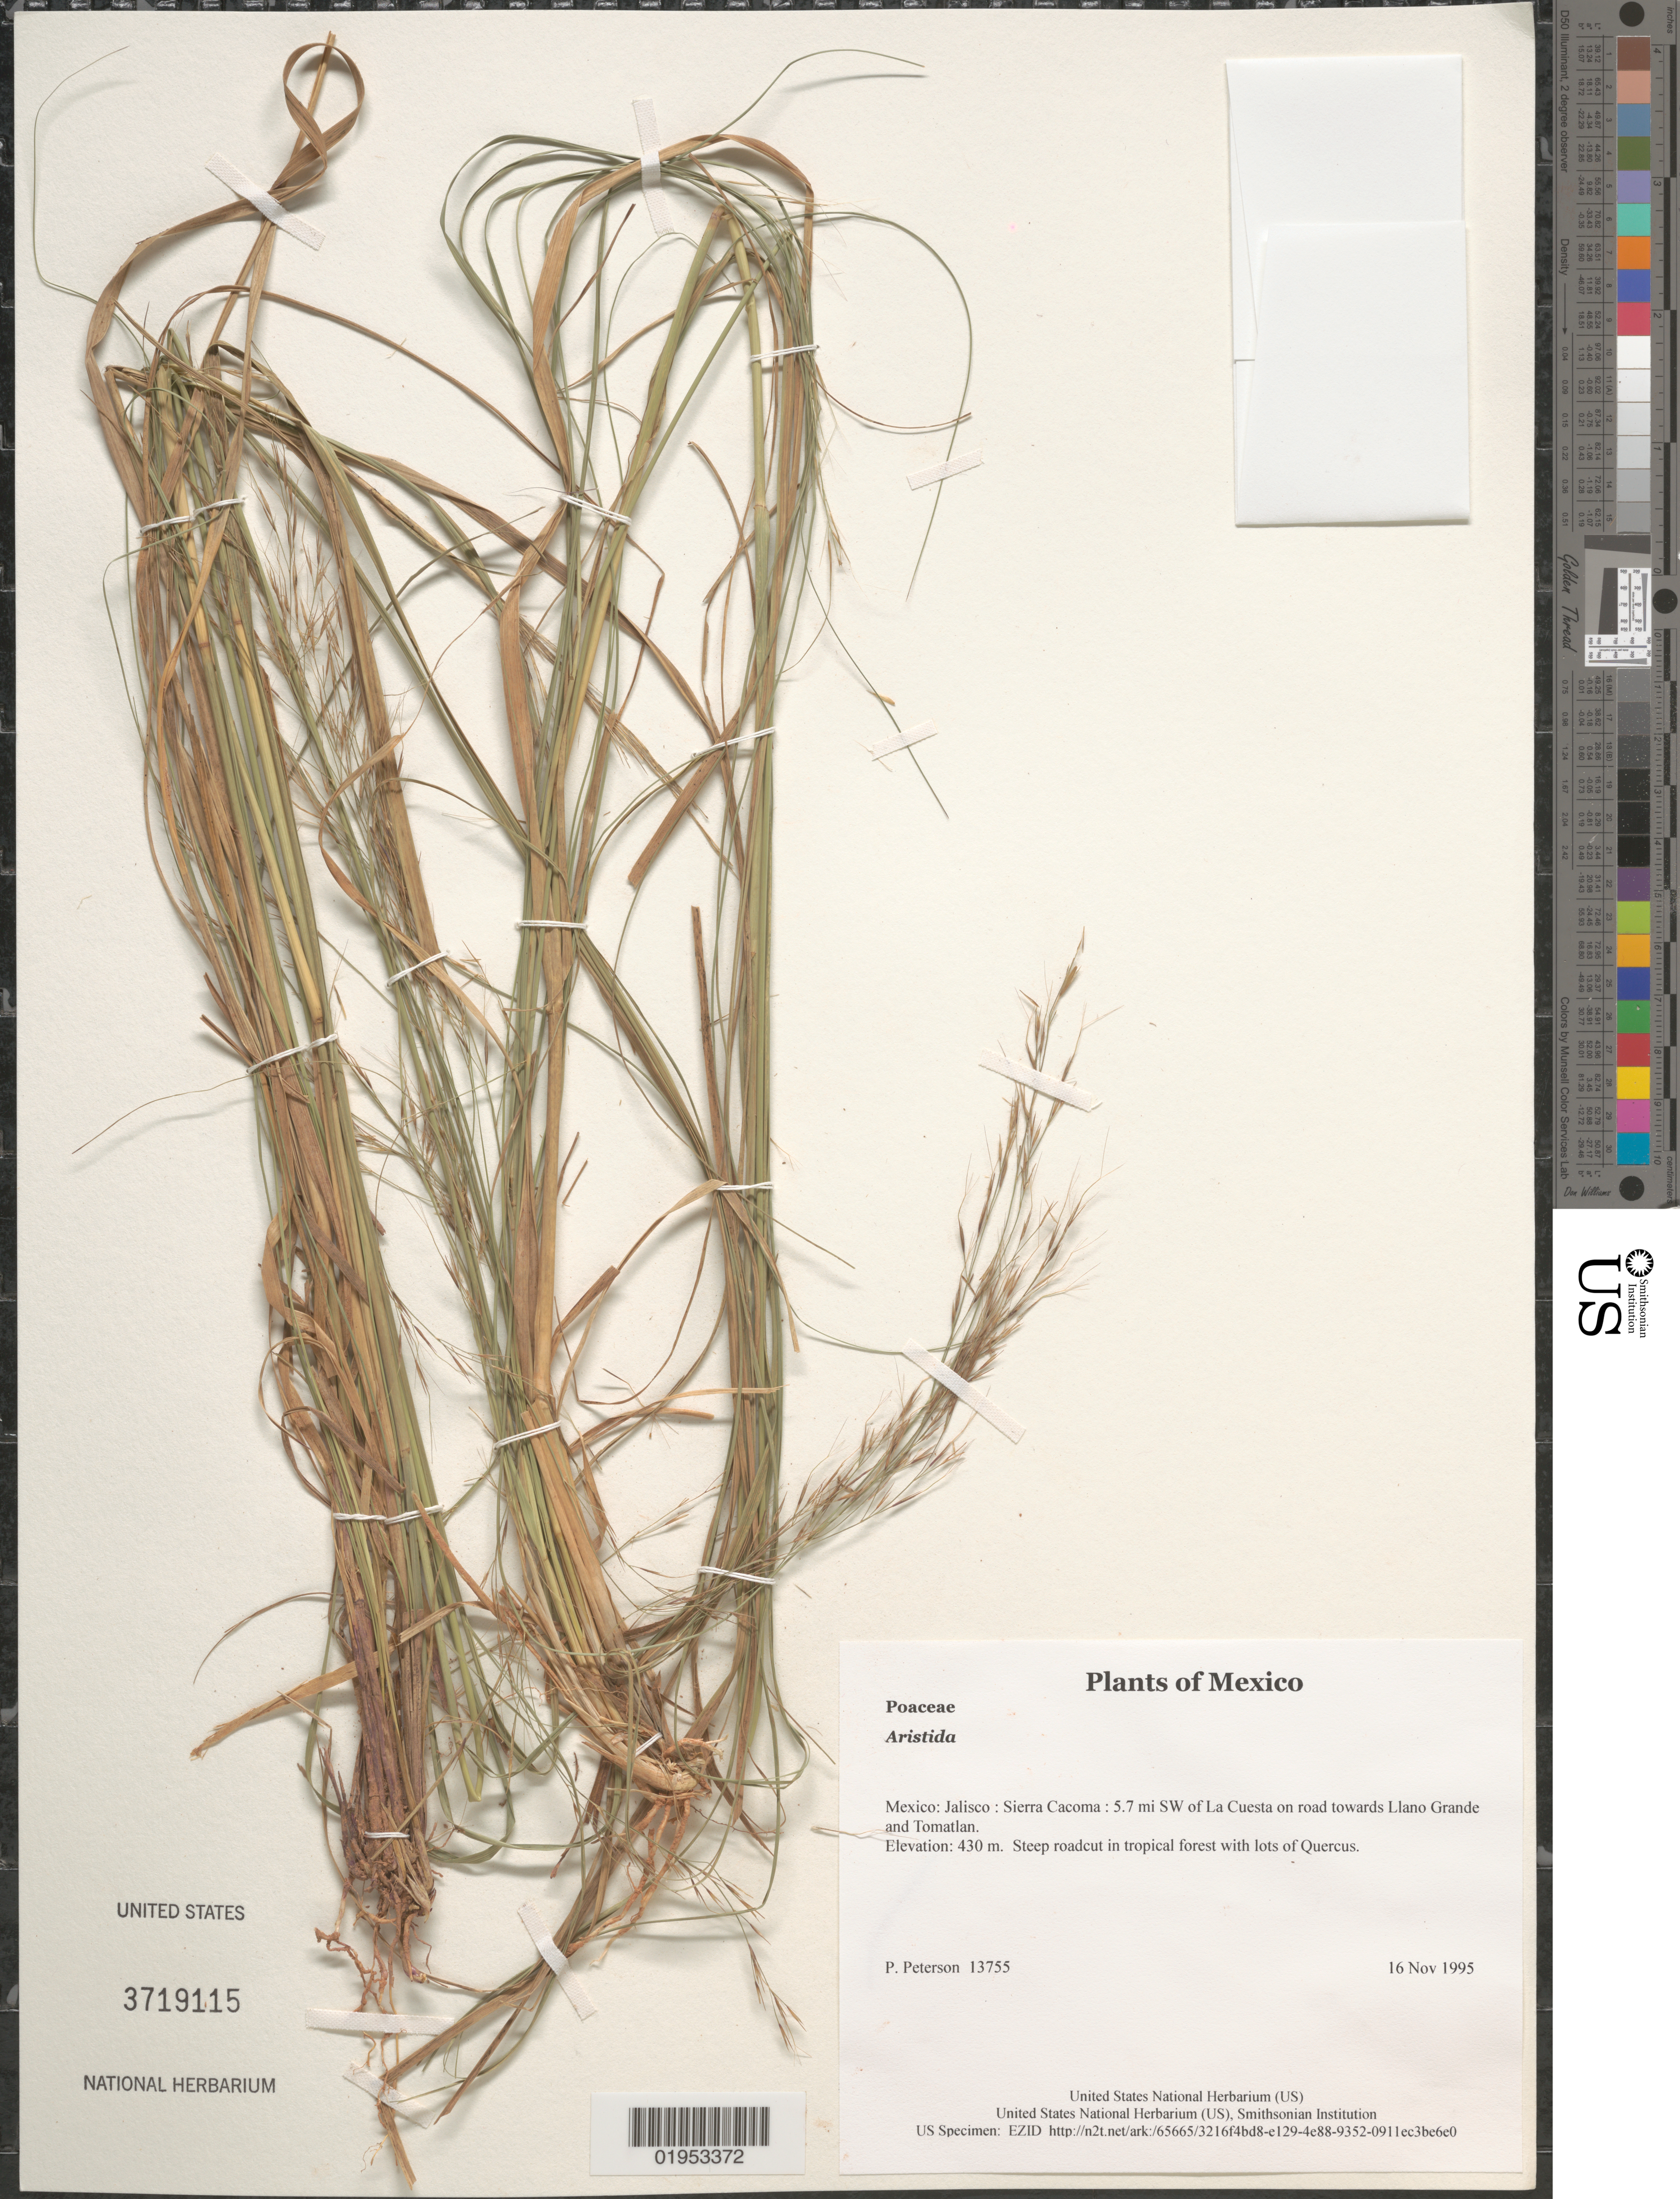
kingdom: Plantae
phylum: Tracheophyta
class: Liliopsida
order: Poales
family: Poaceae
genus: Aristida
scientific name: Aristida sp.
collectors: P. M. Peterson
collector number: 13755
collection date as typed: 16 Nov 1995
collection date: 1995-11-16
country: Mexico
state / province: Jalisco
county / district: Sierra Cacoma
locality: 5.7 mi SW of La Cuesta on road towards Llano Grande and Tomatlan.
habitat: Steep roadcut in tropical forest with lots of Quercus.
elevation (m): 430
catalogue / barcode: US 3719115